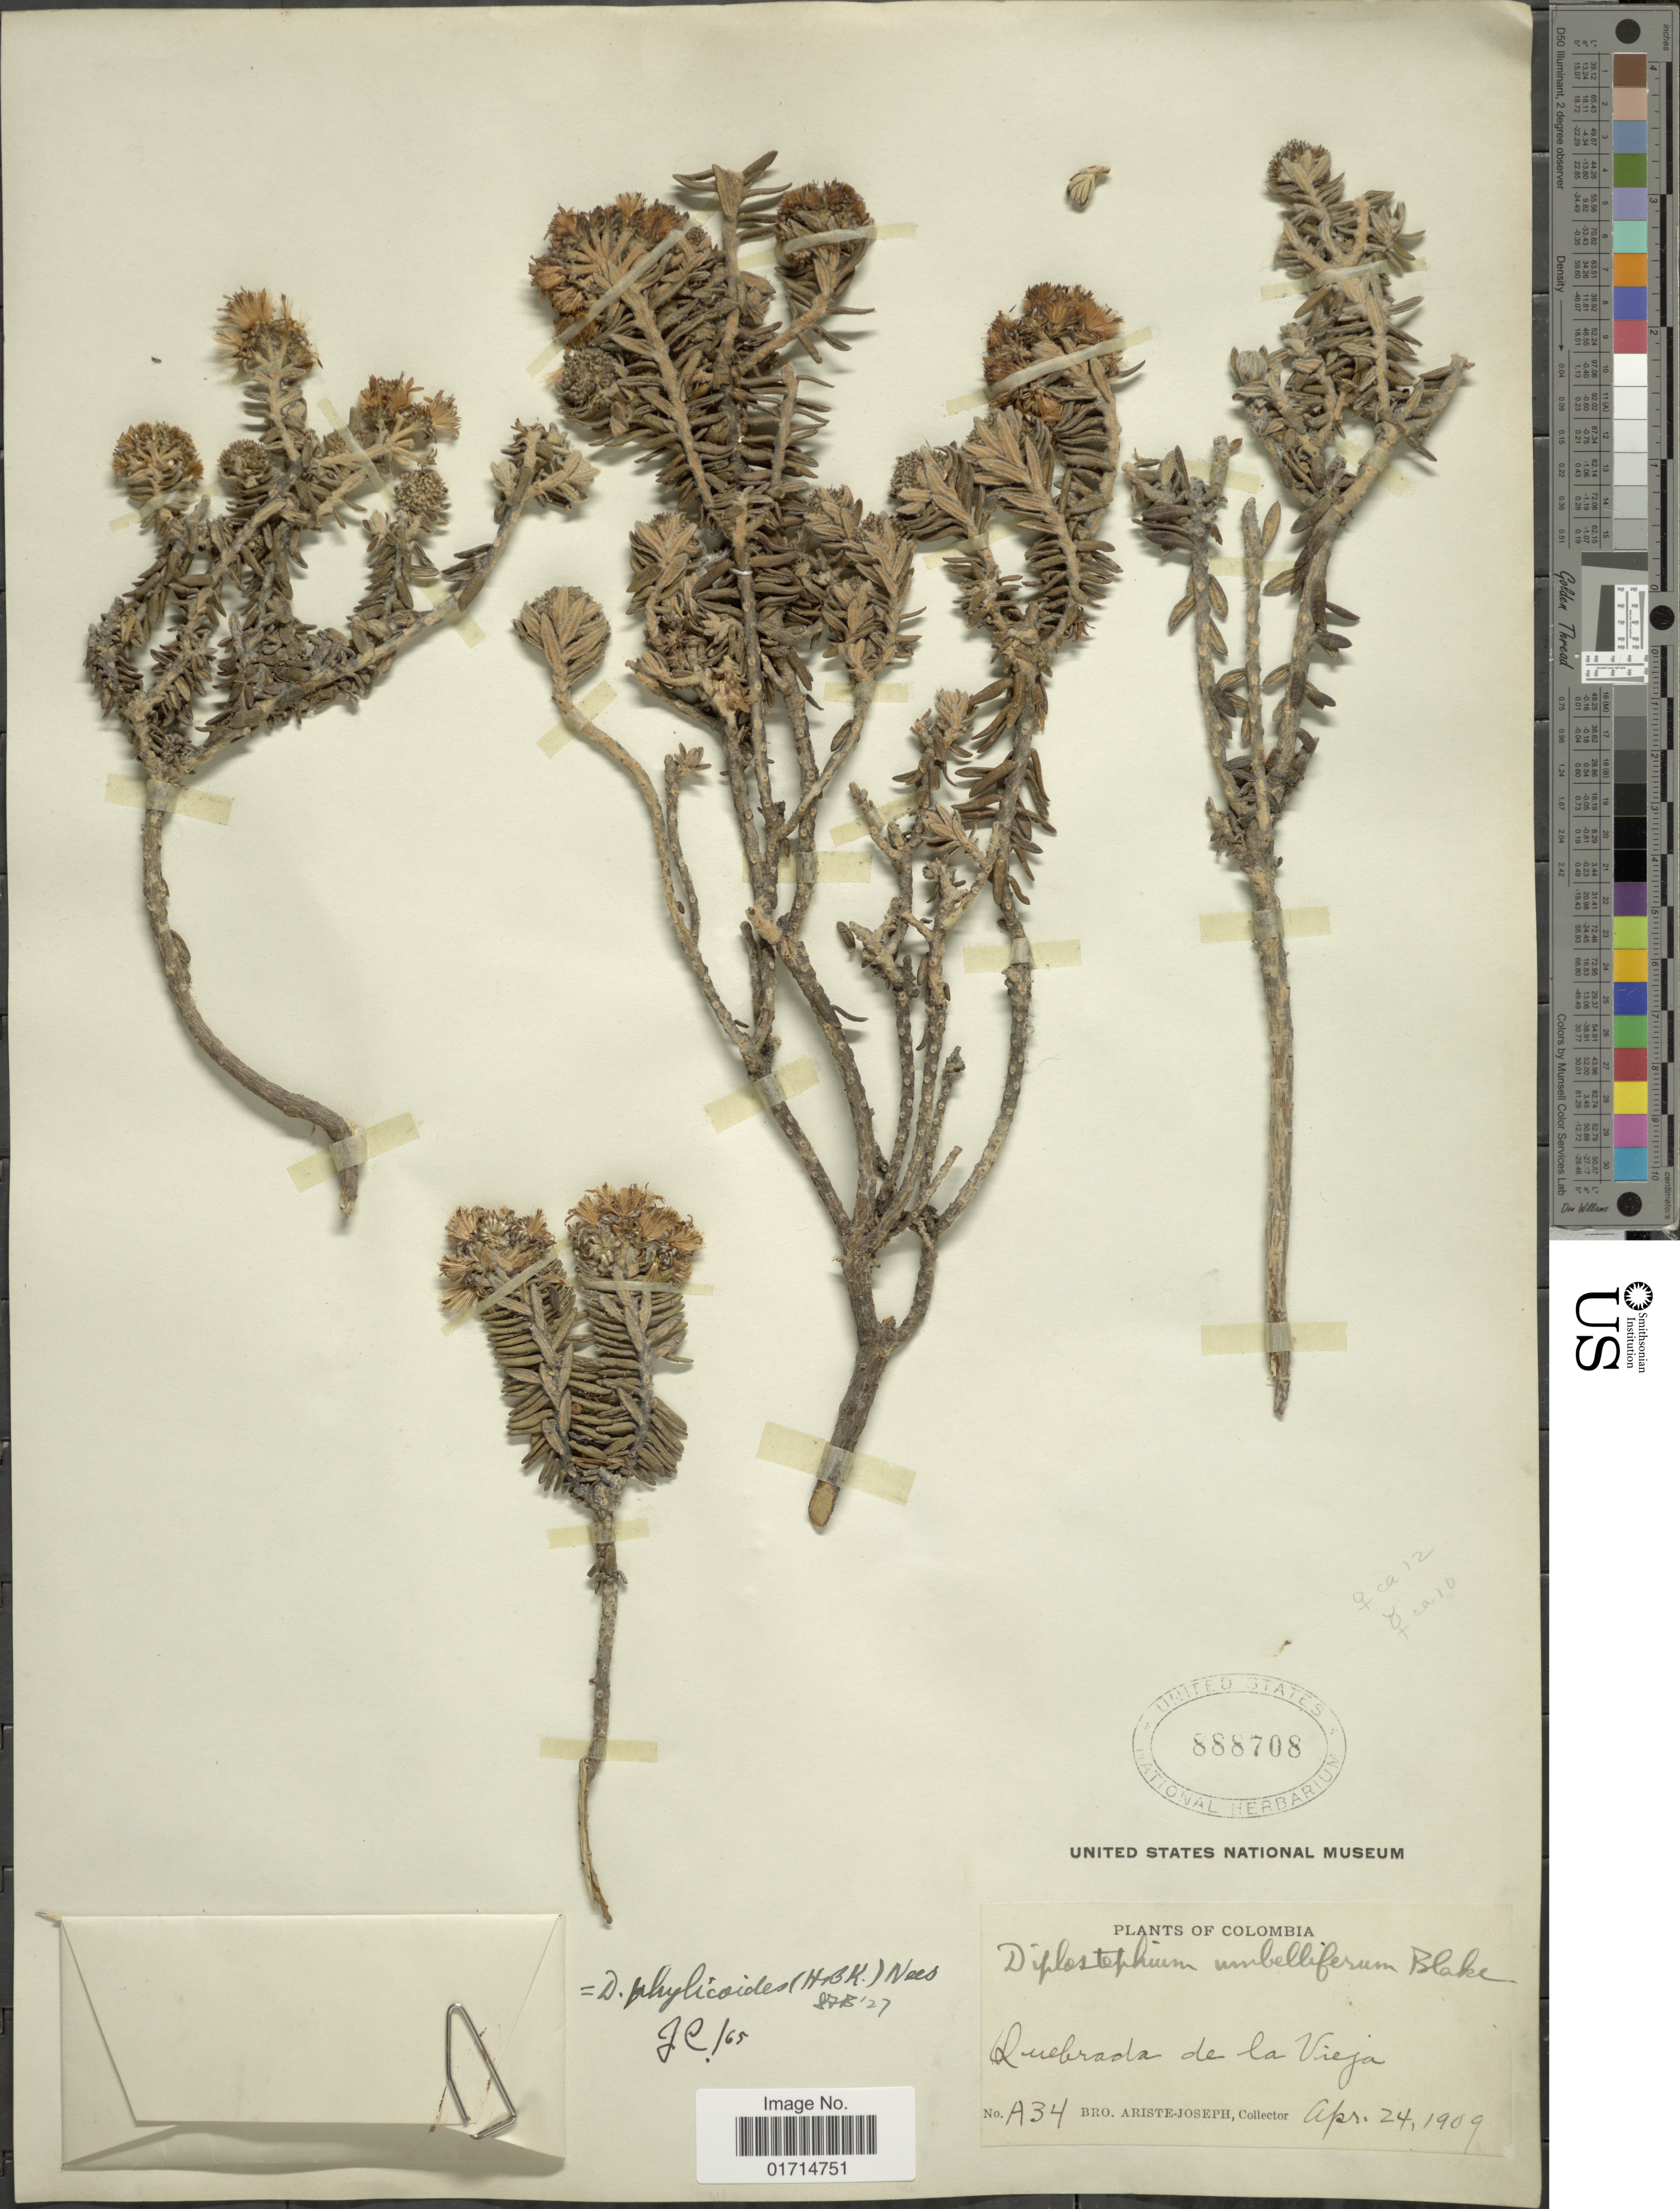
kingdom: Plantae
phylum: Tracheophyta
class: Magnoliopsida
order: Asterales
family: Asteraceae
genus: Diplostephium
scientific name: Diplostephium phylicoides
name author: (Kunth) Wedd.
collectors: Bro. Ariste-Joseph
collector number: A34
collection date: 1909-04-24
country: Colombia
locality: Quebrada de la Vieja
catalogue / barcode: US 888708